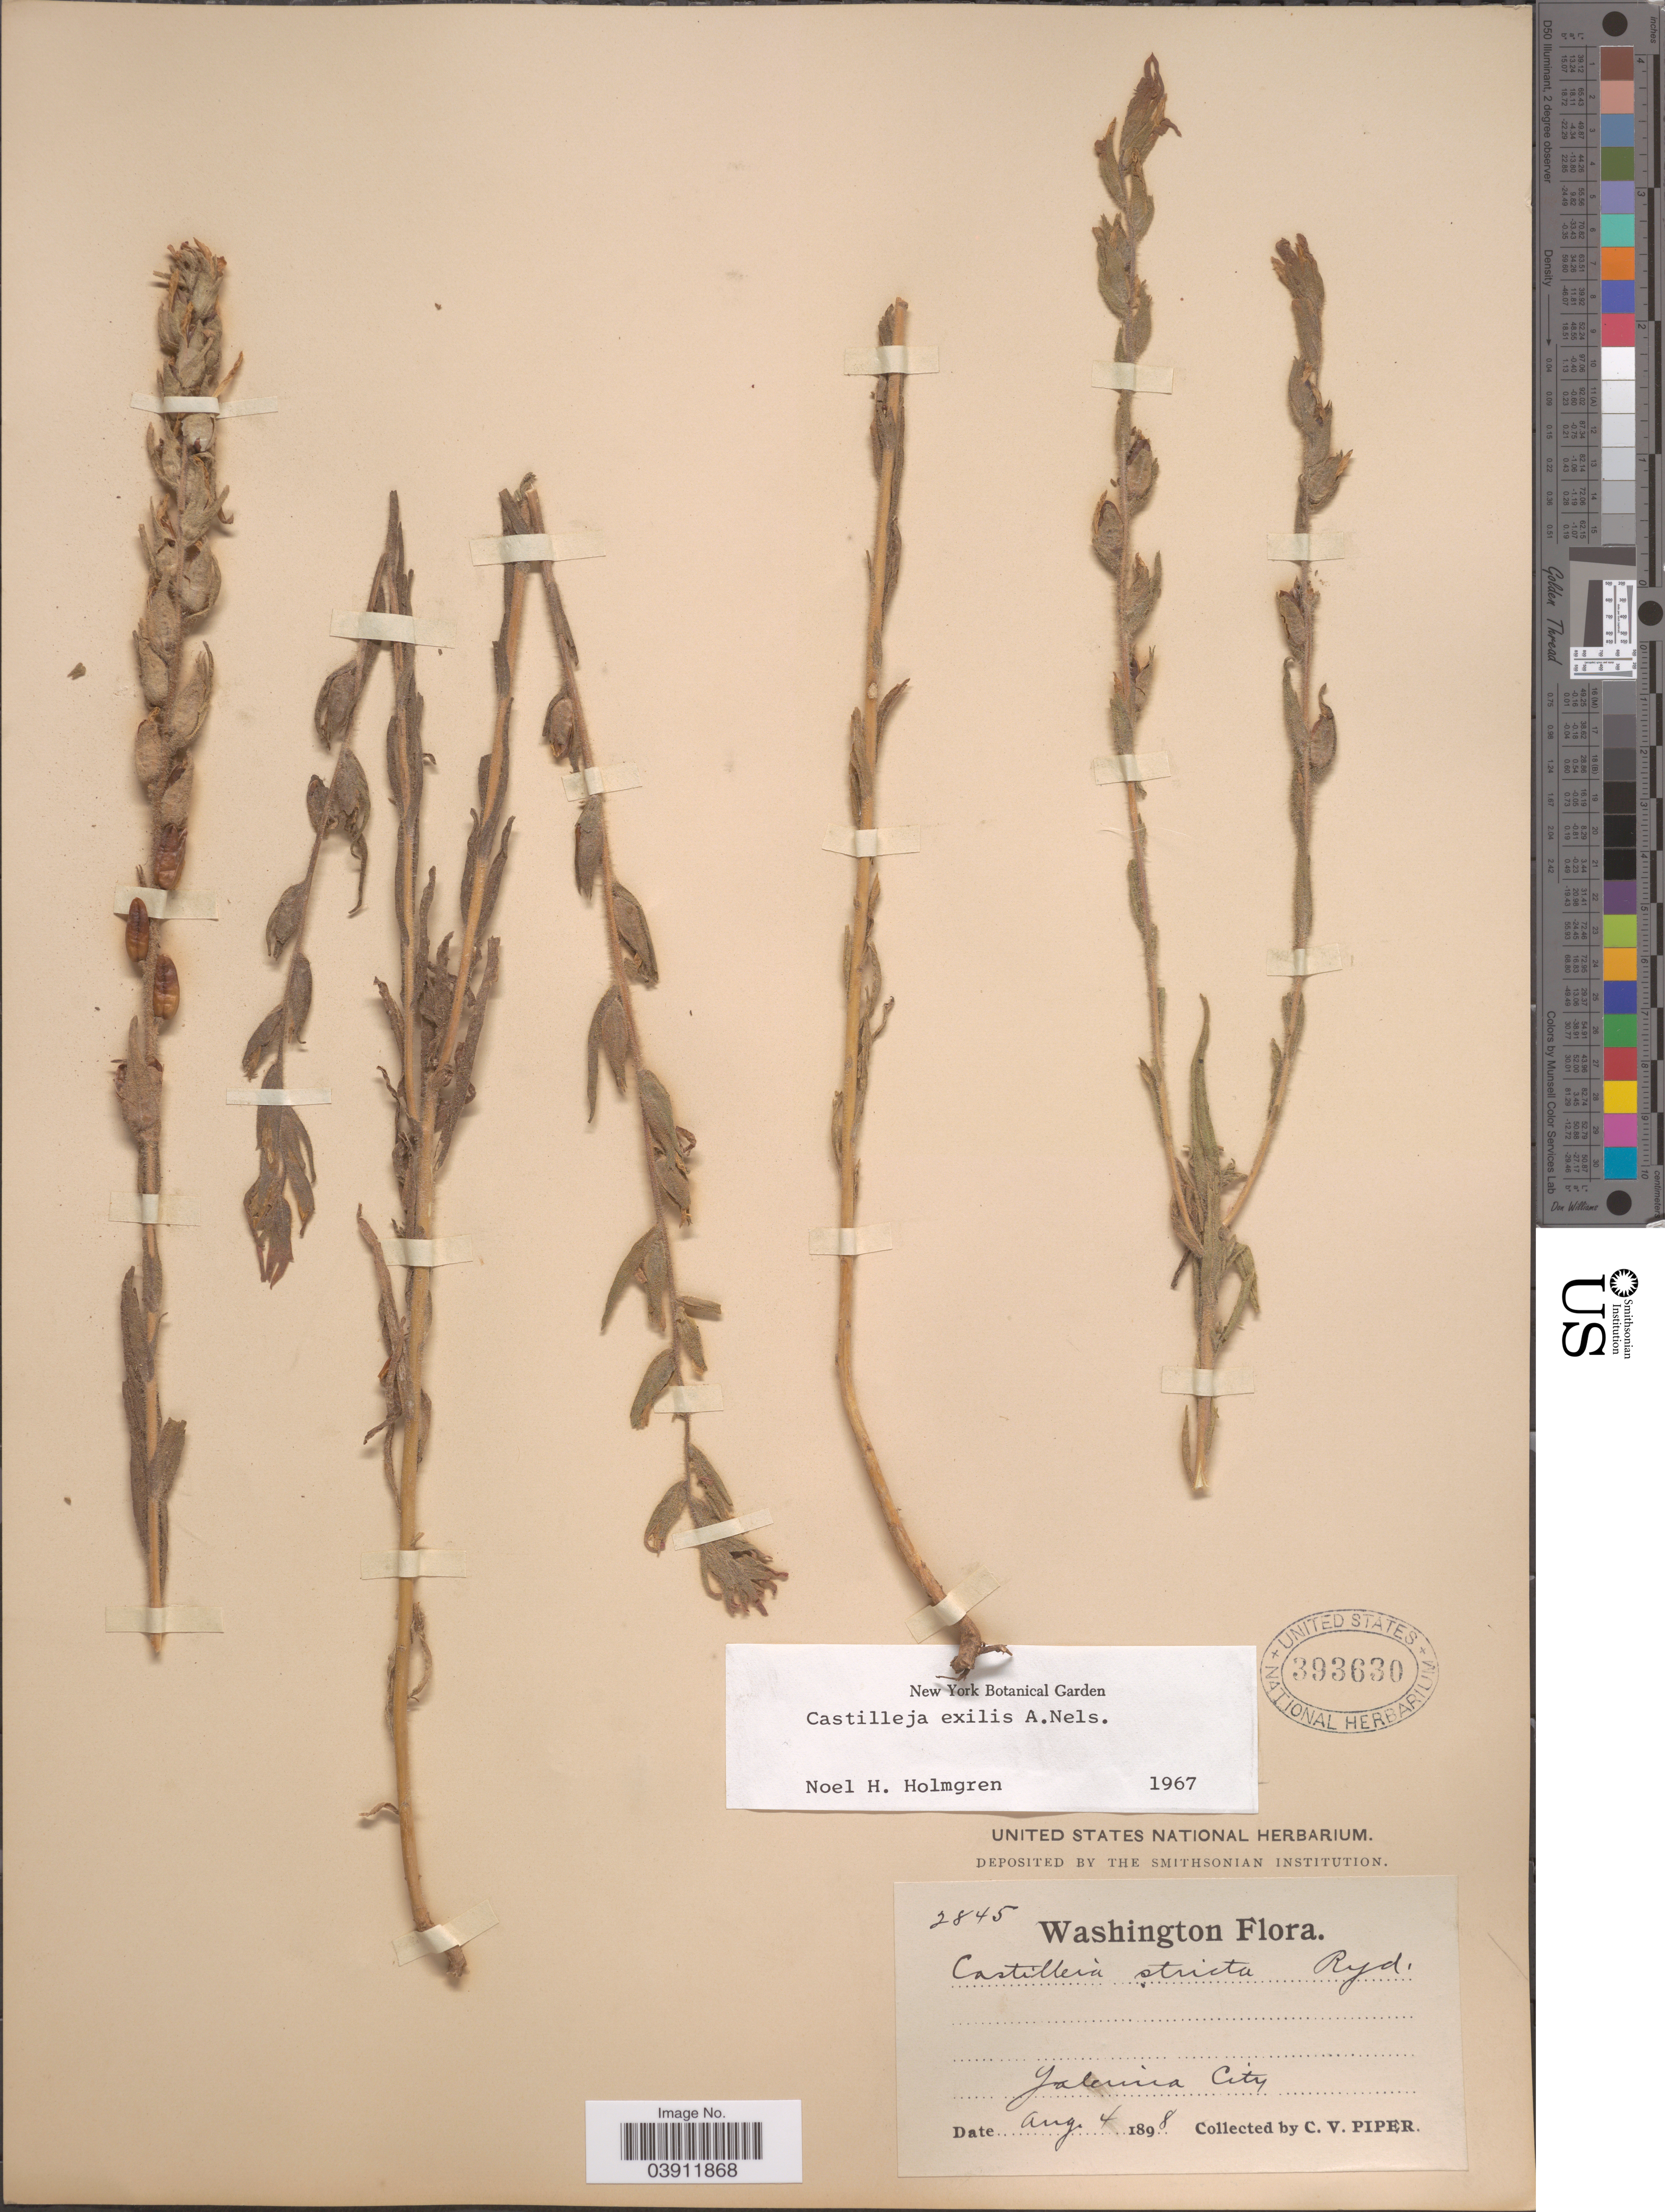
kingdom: Plantae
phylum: Tracheophyta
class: Magnoliopsida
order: Lamiales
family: Orobanchaceae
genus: Castilleja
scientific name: Castilleja exilis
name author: A. Nelson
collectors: C. V. Piper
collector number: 2845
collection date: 1898-08-04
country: United States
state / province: Washington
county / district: Yakima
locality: Yakima City.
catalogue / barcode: US 393630